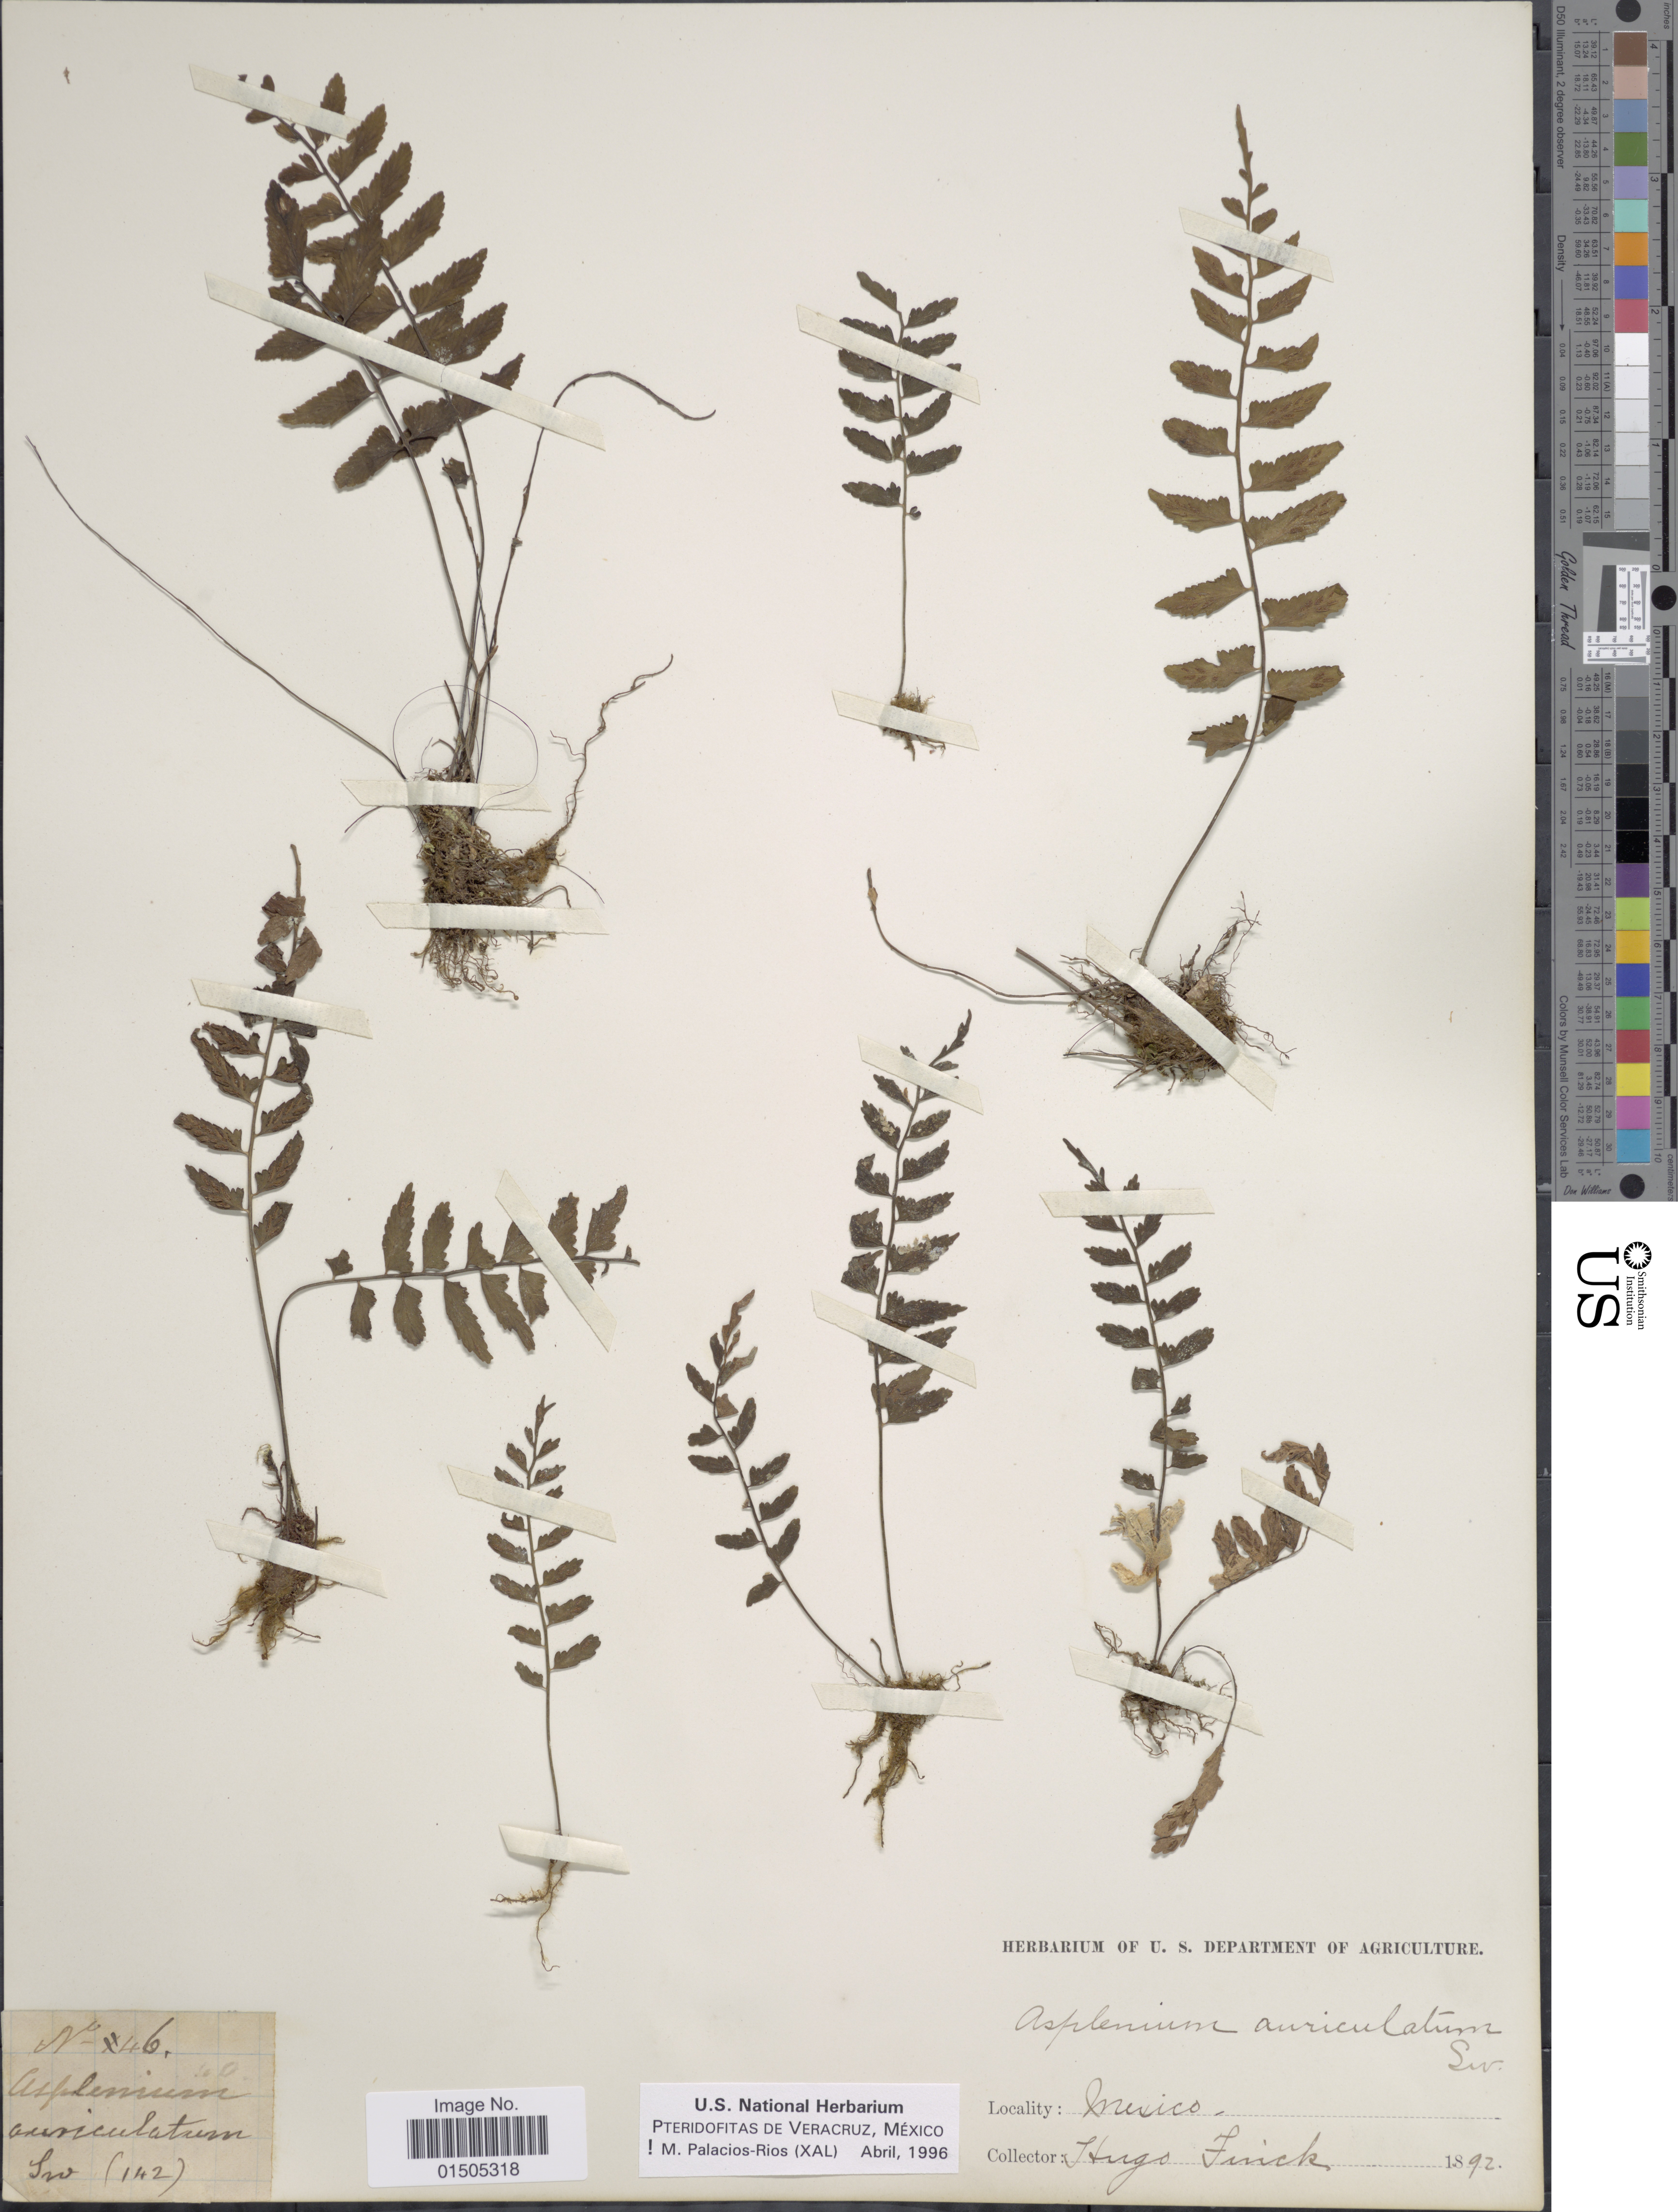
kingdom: Plantae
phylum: Tracheophyta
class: Polypodiopsida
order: Polypodiales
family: Aspleniaceae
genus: Asplenium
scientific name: Asplenium auriculatum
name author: Sw.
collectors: H. Finck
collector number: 46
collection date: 1892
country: Mexico